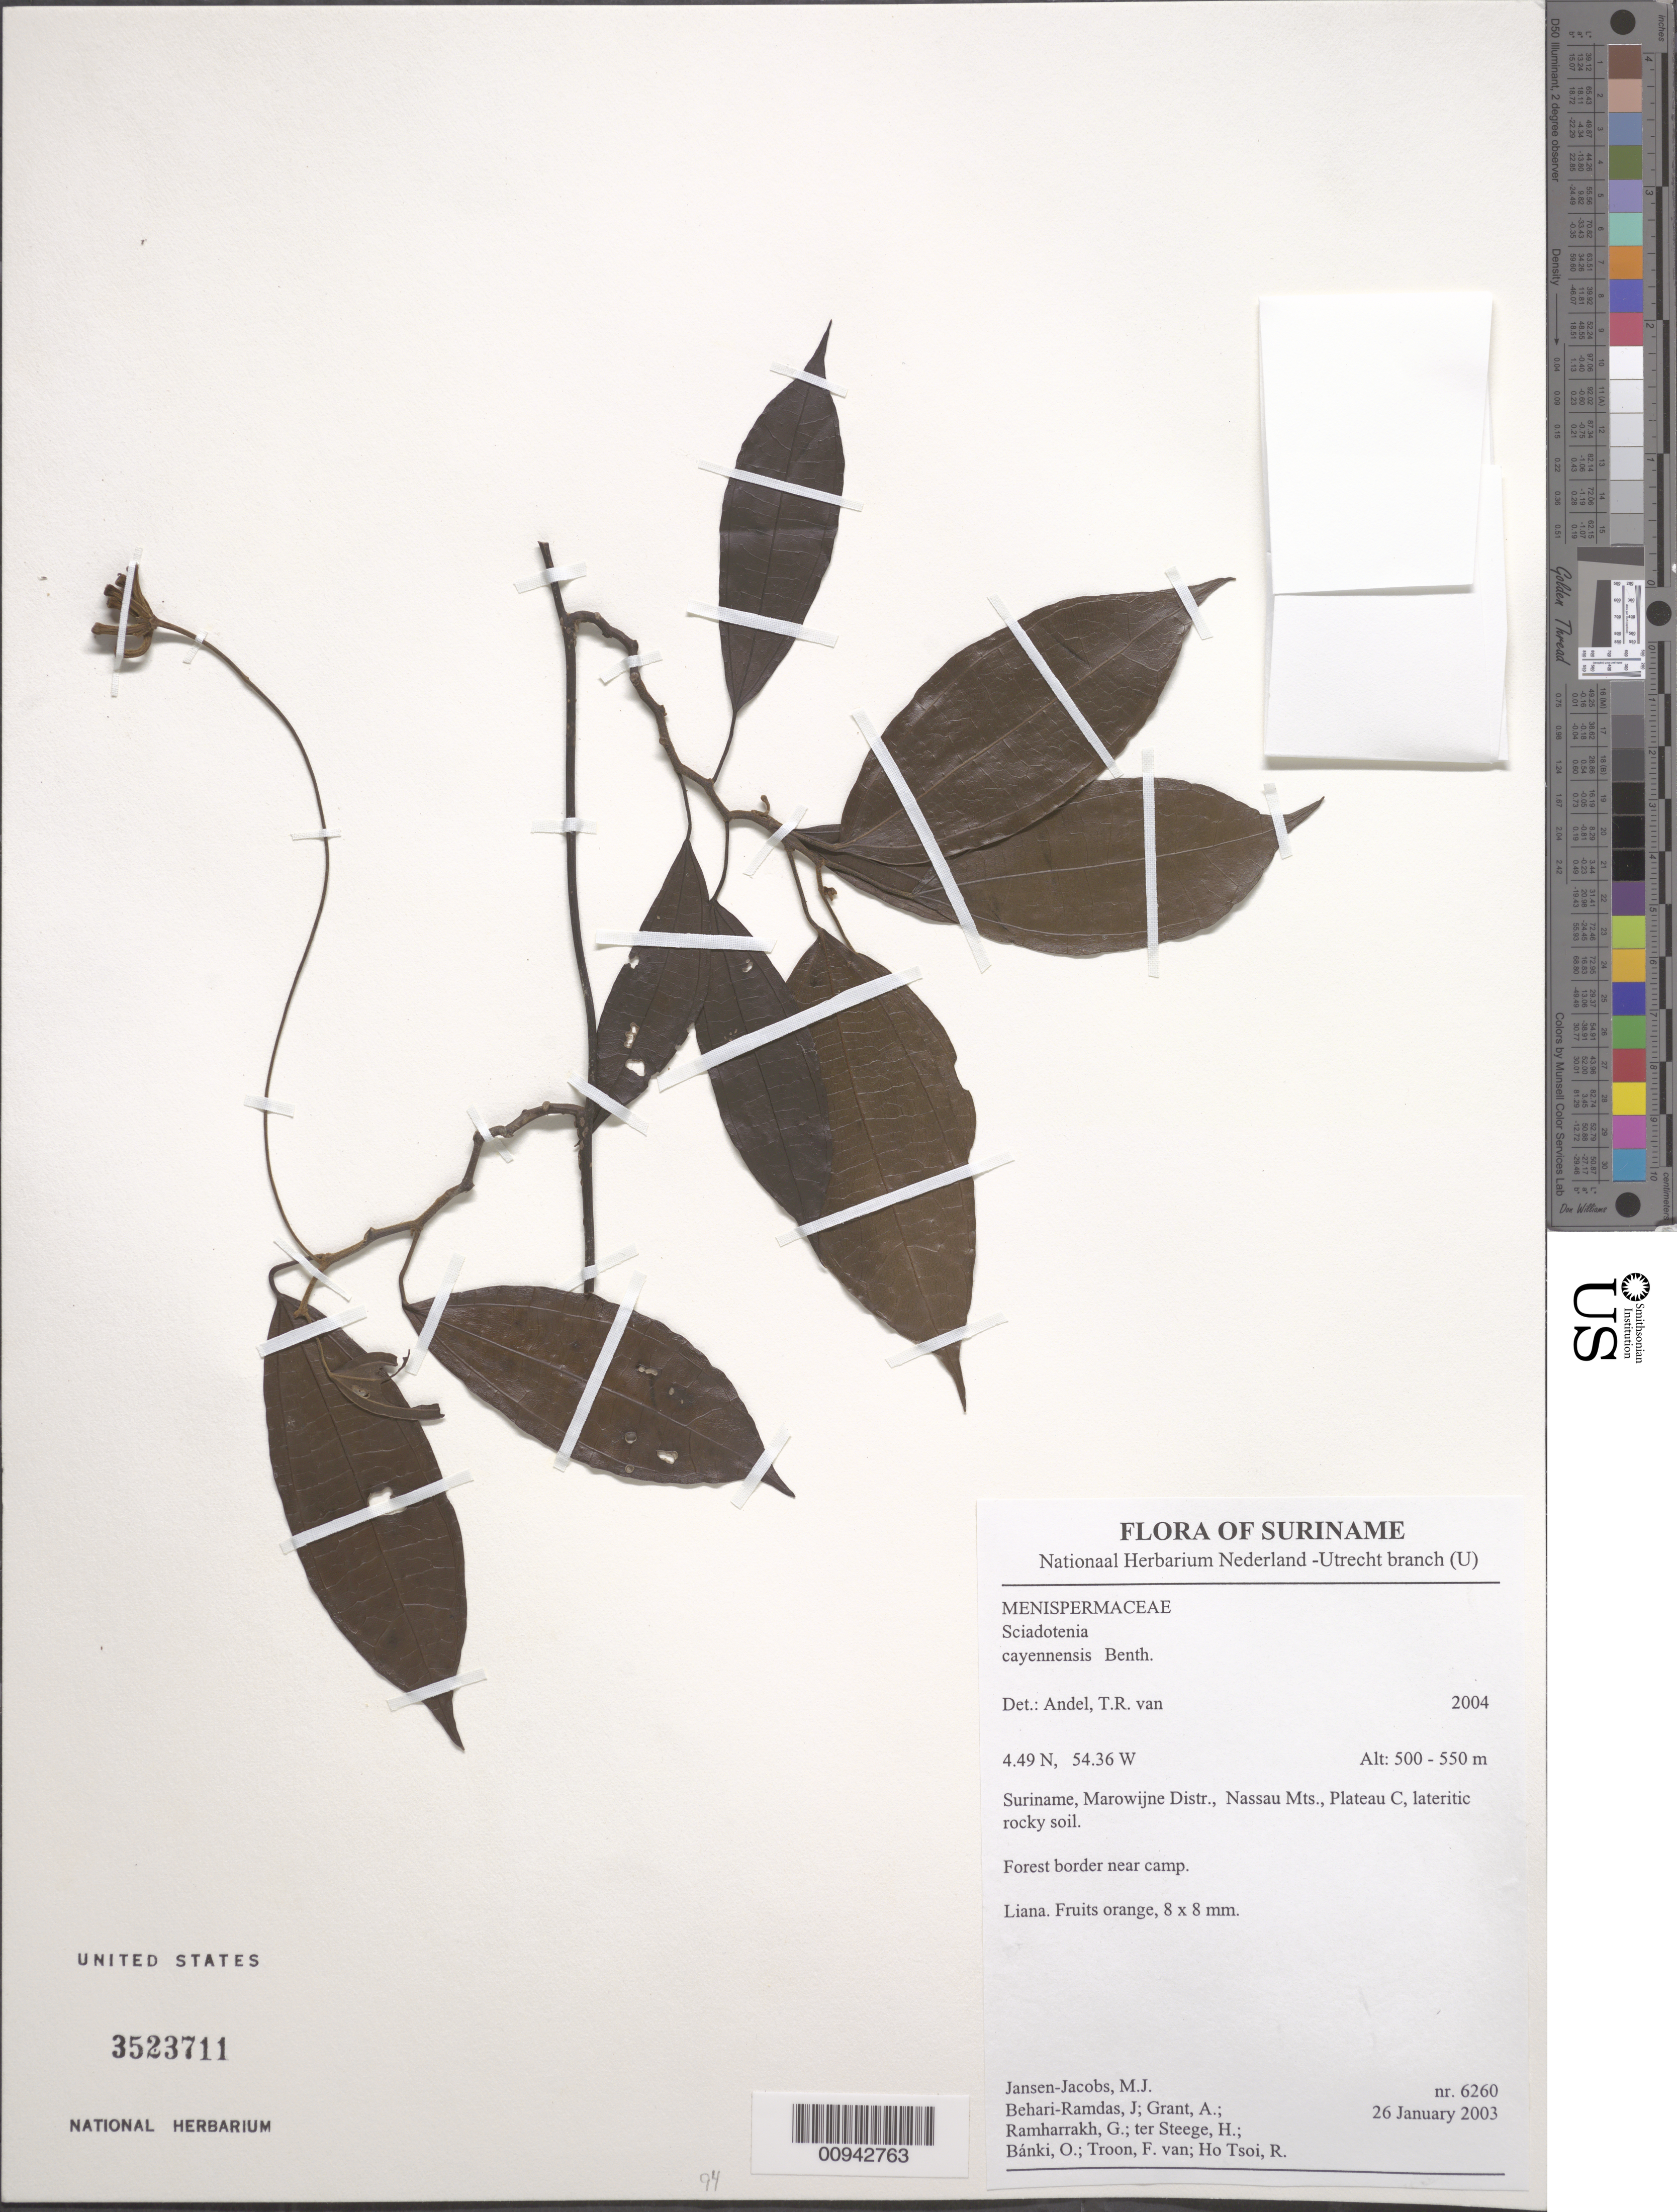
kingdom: Plantae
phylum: Tracheophyta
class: Magnoliopsida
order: Ranunculales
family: Menispermaceae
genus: Sciadotenia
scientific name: Sciadotenia cayennensis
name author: Benth.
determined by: Andel, Tinde R. van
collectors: M. J. Jansen-Jacobs, J. Behari-Ramdas, A. Grant, G. Ramharrakh, H. ter Steege, O. Bánki, F. Van Troon & R. Ho Tsoi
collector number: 6260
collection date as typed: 26-Jan-03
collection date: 2003-01-26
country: Suriname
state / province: Marowijne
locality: Nassau Mts., Plateau C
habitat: Lateritic rocky soil; forest border near camp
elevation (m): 500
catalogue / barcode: US 3523711